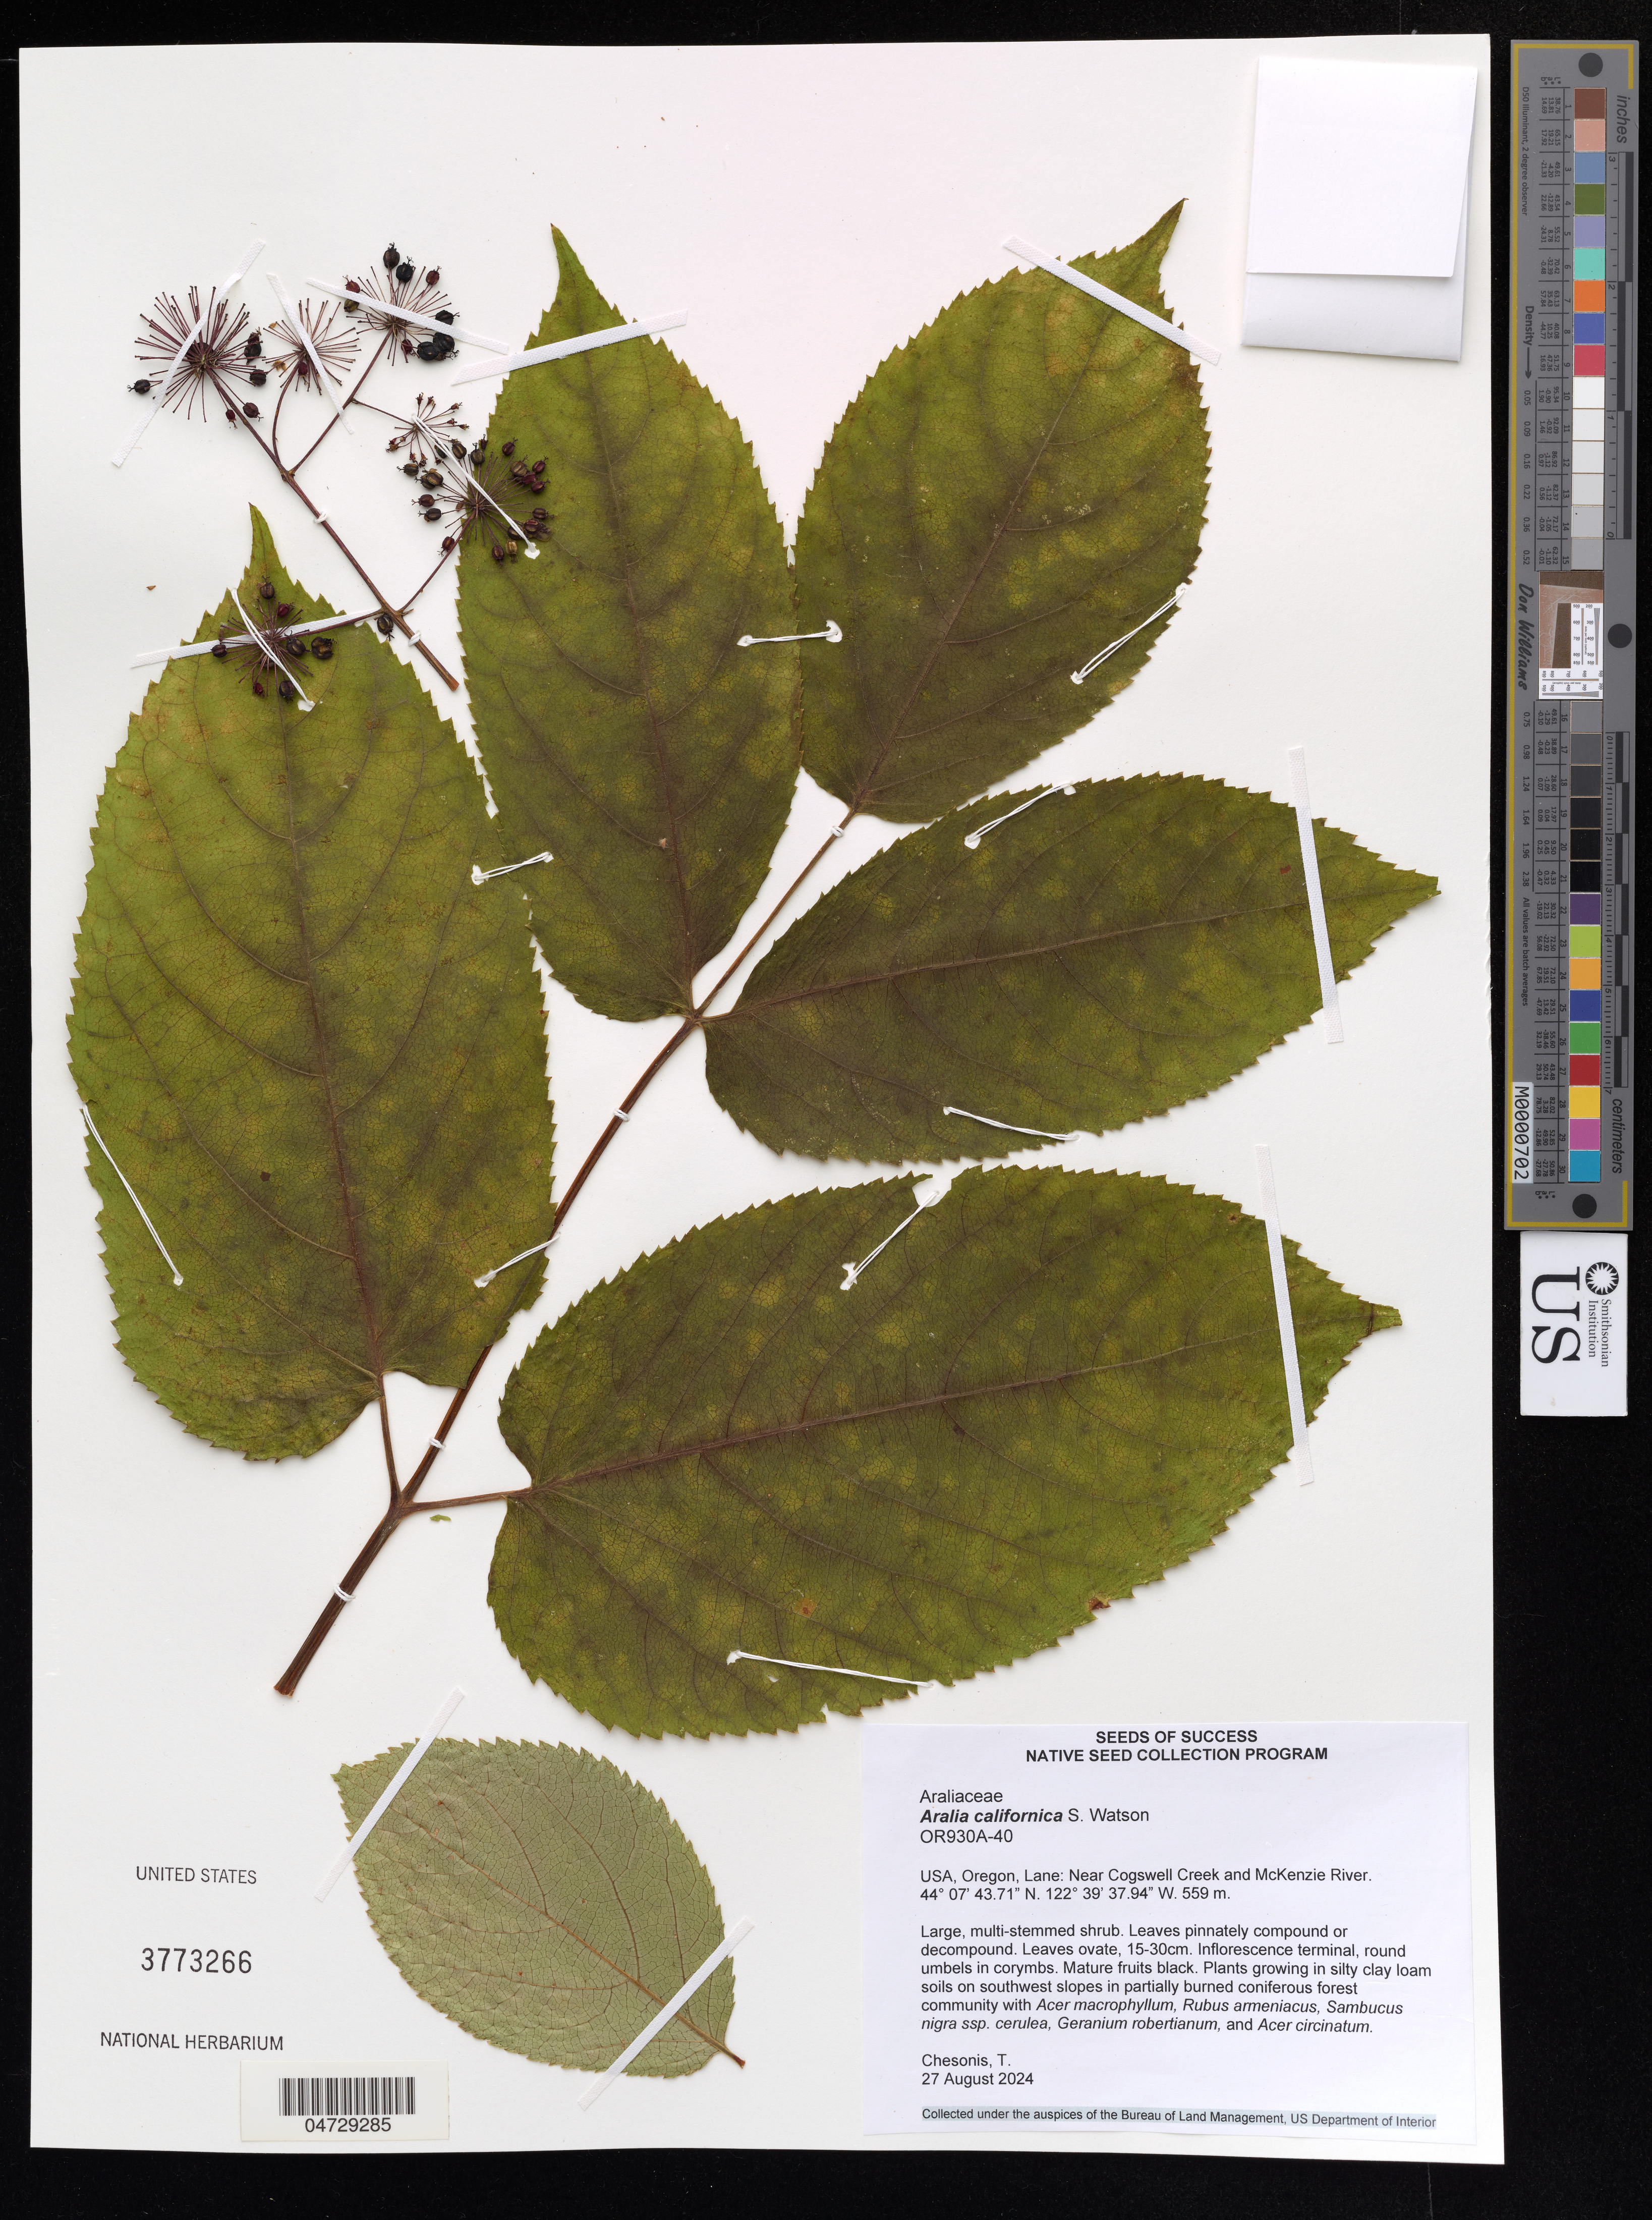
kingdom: Plantae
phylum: Tracheophyta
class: Magnoliopsida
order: Apiales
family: Araliaceae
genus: Aralia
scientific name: Aralia californica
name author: S. Watson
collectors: T. Chesonis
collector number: OR930A-40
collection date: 2024-08-27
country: United States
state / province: Oregon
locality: USA, Oregon, Lane: Near Cogswell Creek and McKenzie River.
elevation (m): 559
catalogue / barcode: US 3773266